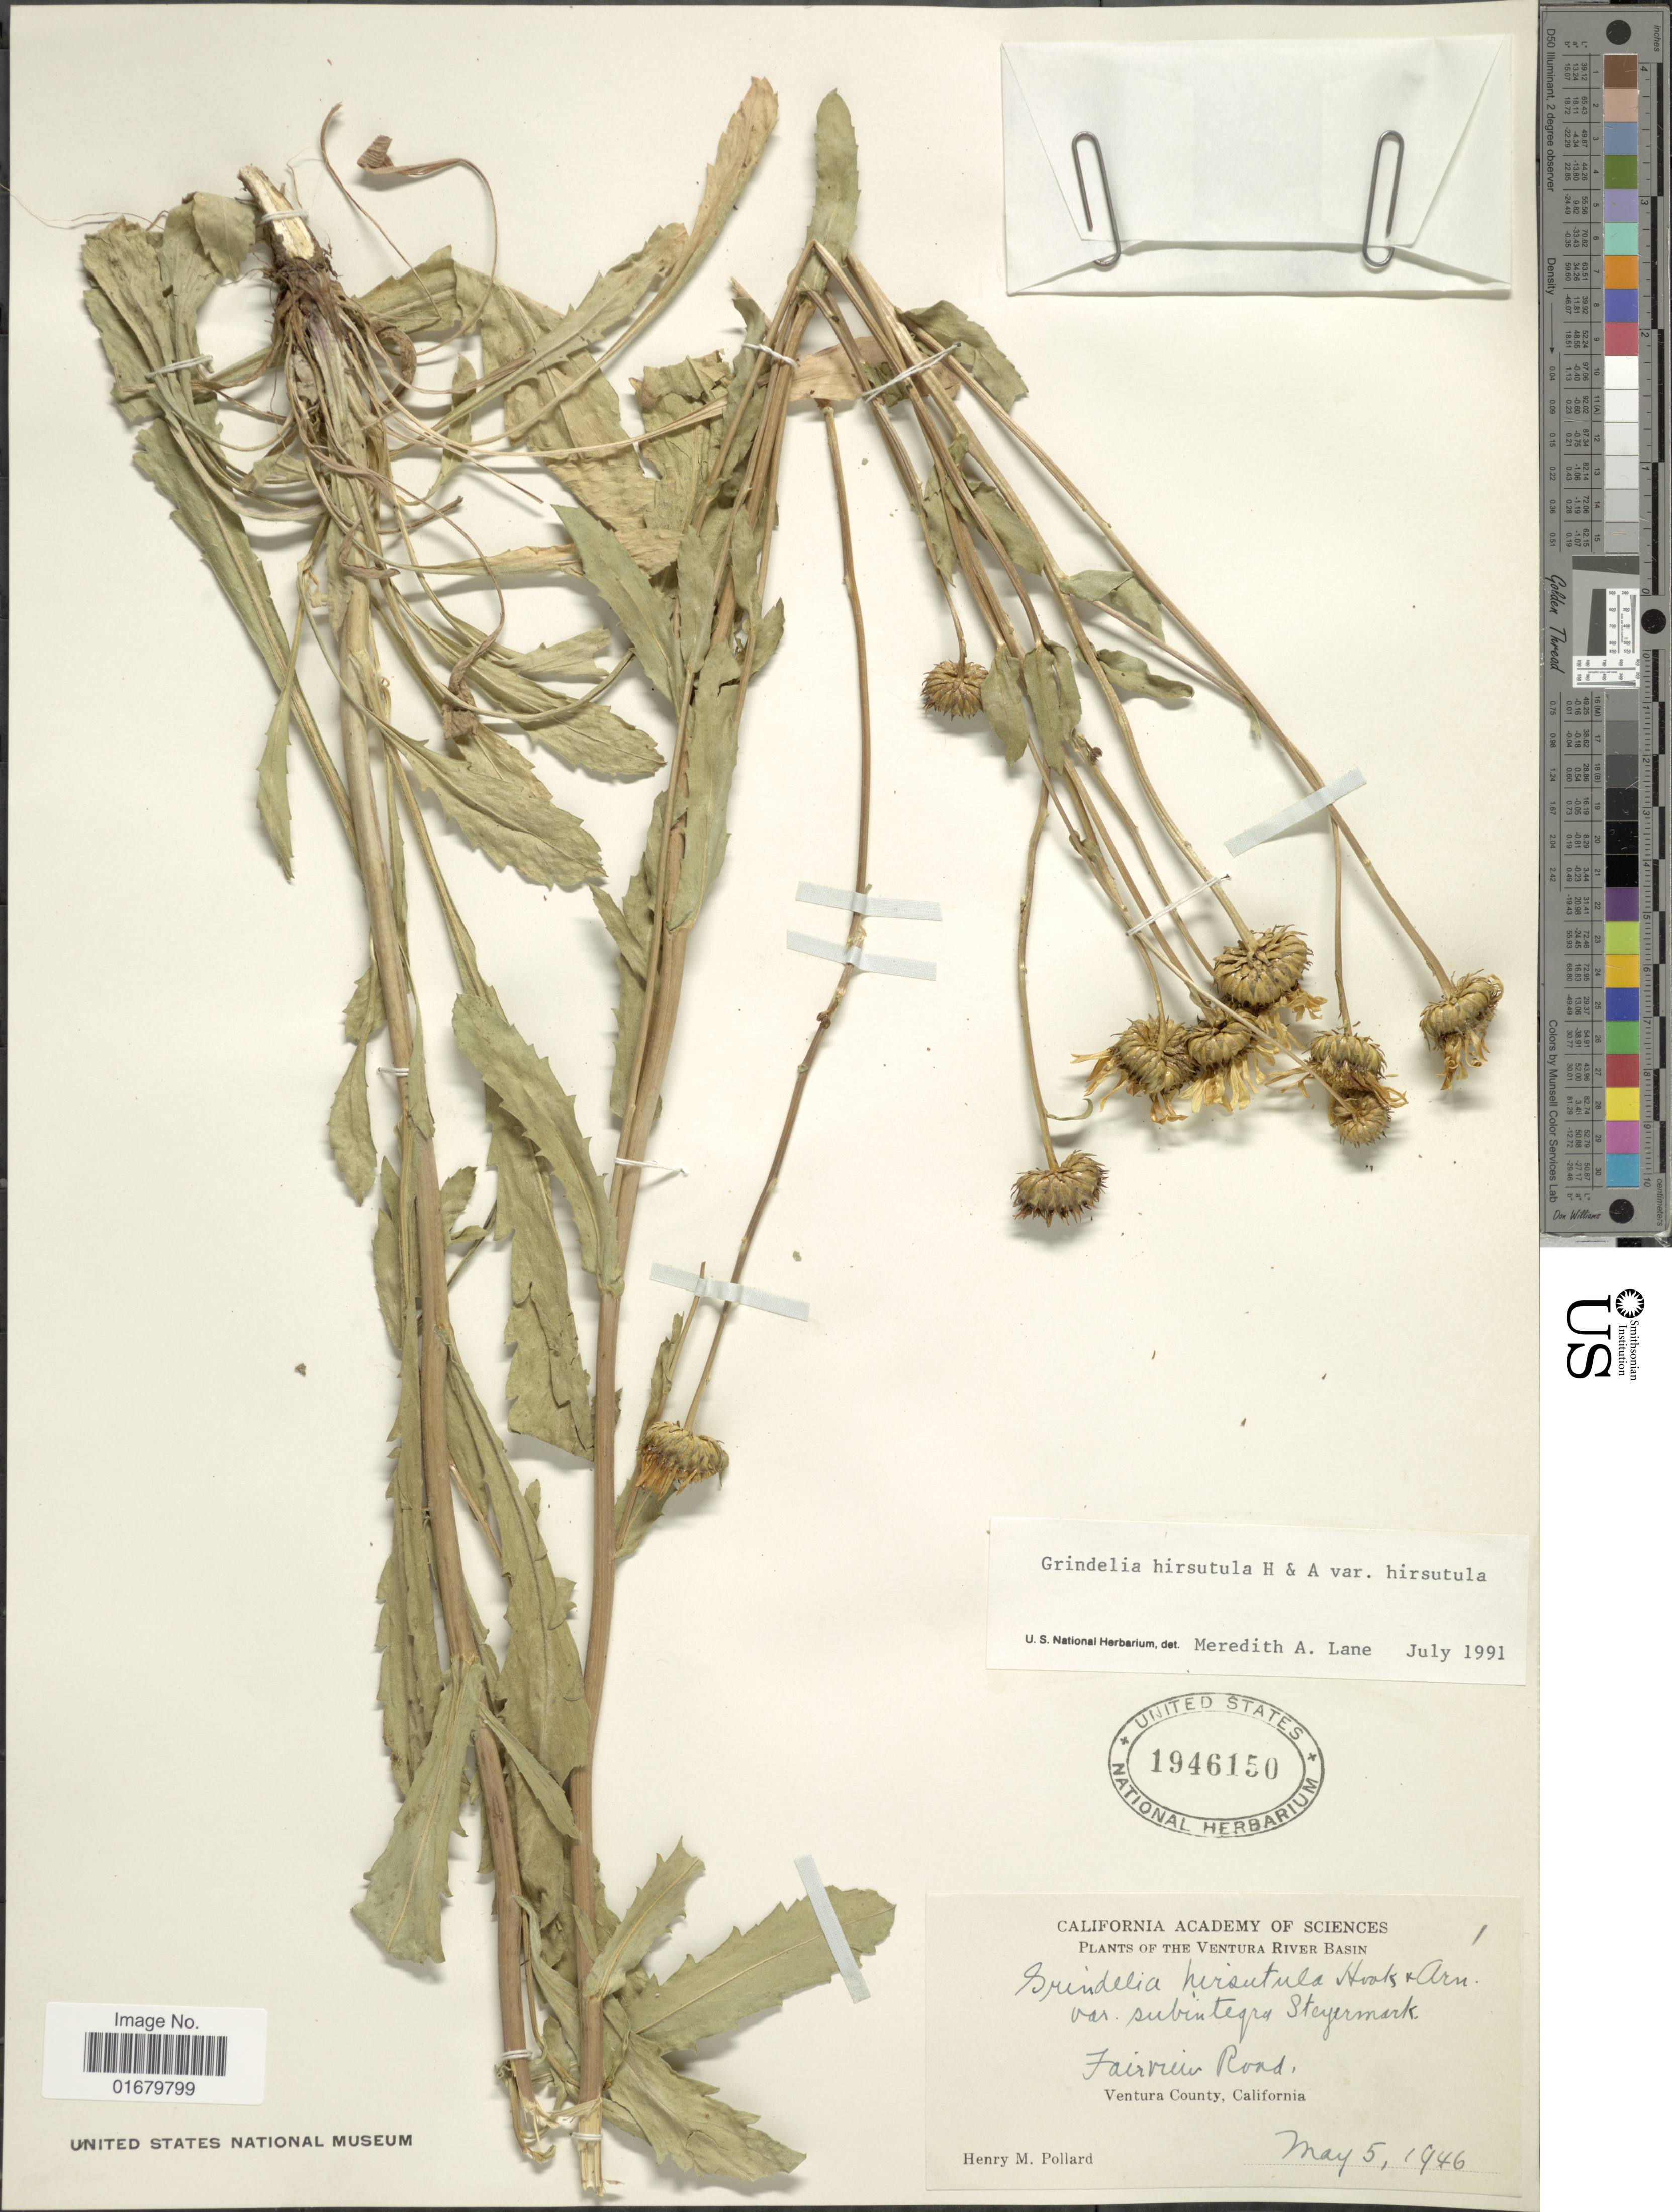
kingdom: Plantae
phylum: Tracheophyta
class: Magnoliopsida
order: Asterales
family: Asteraceae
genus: Grindelia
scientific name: Grindelia hirsutula var. hirsutula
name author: Hook. & Arn.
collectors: H. M. Pollard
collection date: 1946-05-05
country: United States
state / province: California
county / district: Ventura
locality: The Ventura River Basin, Fairview road, Ventura County.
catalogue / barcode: US 1946150